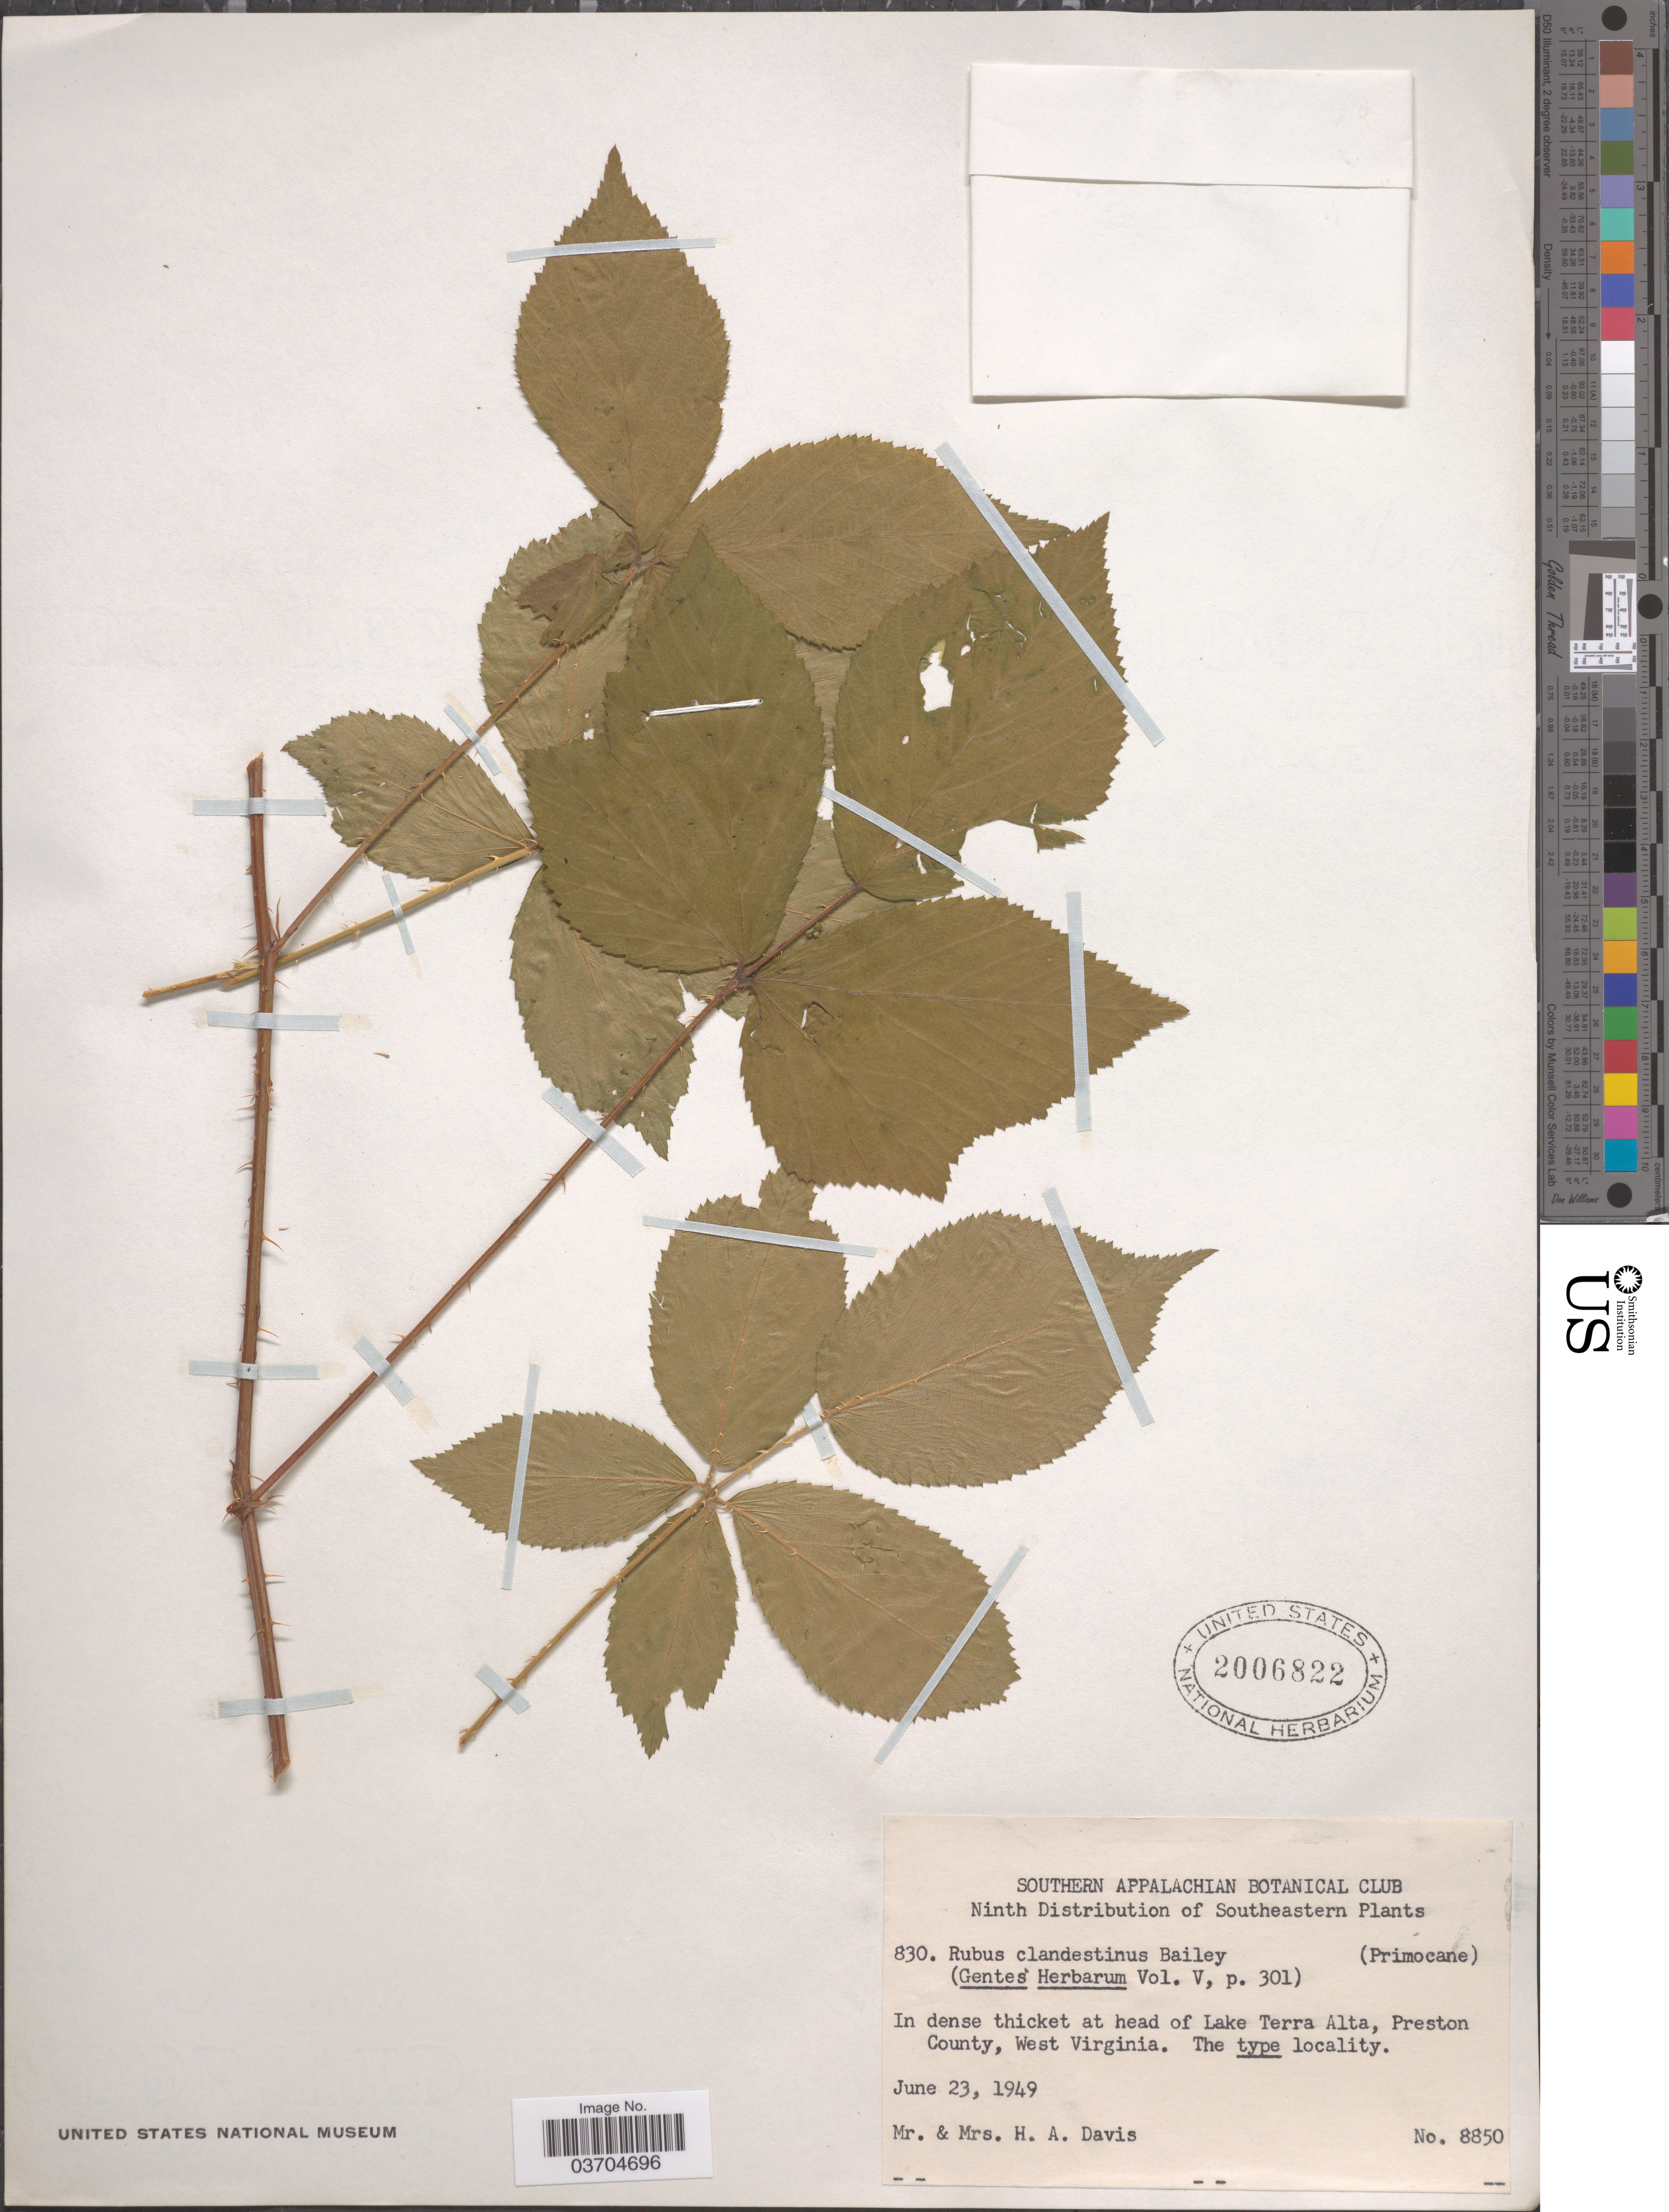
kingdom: Plantae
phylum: Tracheophyta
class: Magnoliopsida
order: Rosales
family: Rosaceae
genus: Rubus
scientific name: Rubus clandestinus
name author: L.H. Bailey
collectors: H. Davis & H. Davis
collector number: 8850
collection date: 1949-06-23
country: United States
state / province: West Virginia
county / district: Preston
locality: In dense thicket at head of Lake Terra Alta, Preston County.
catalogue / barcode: US 2006822